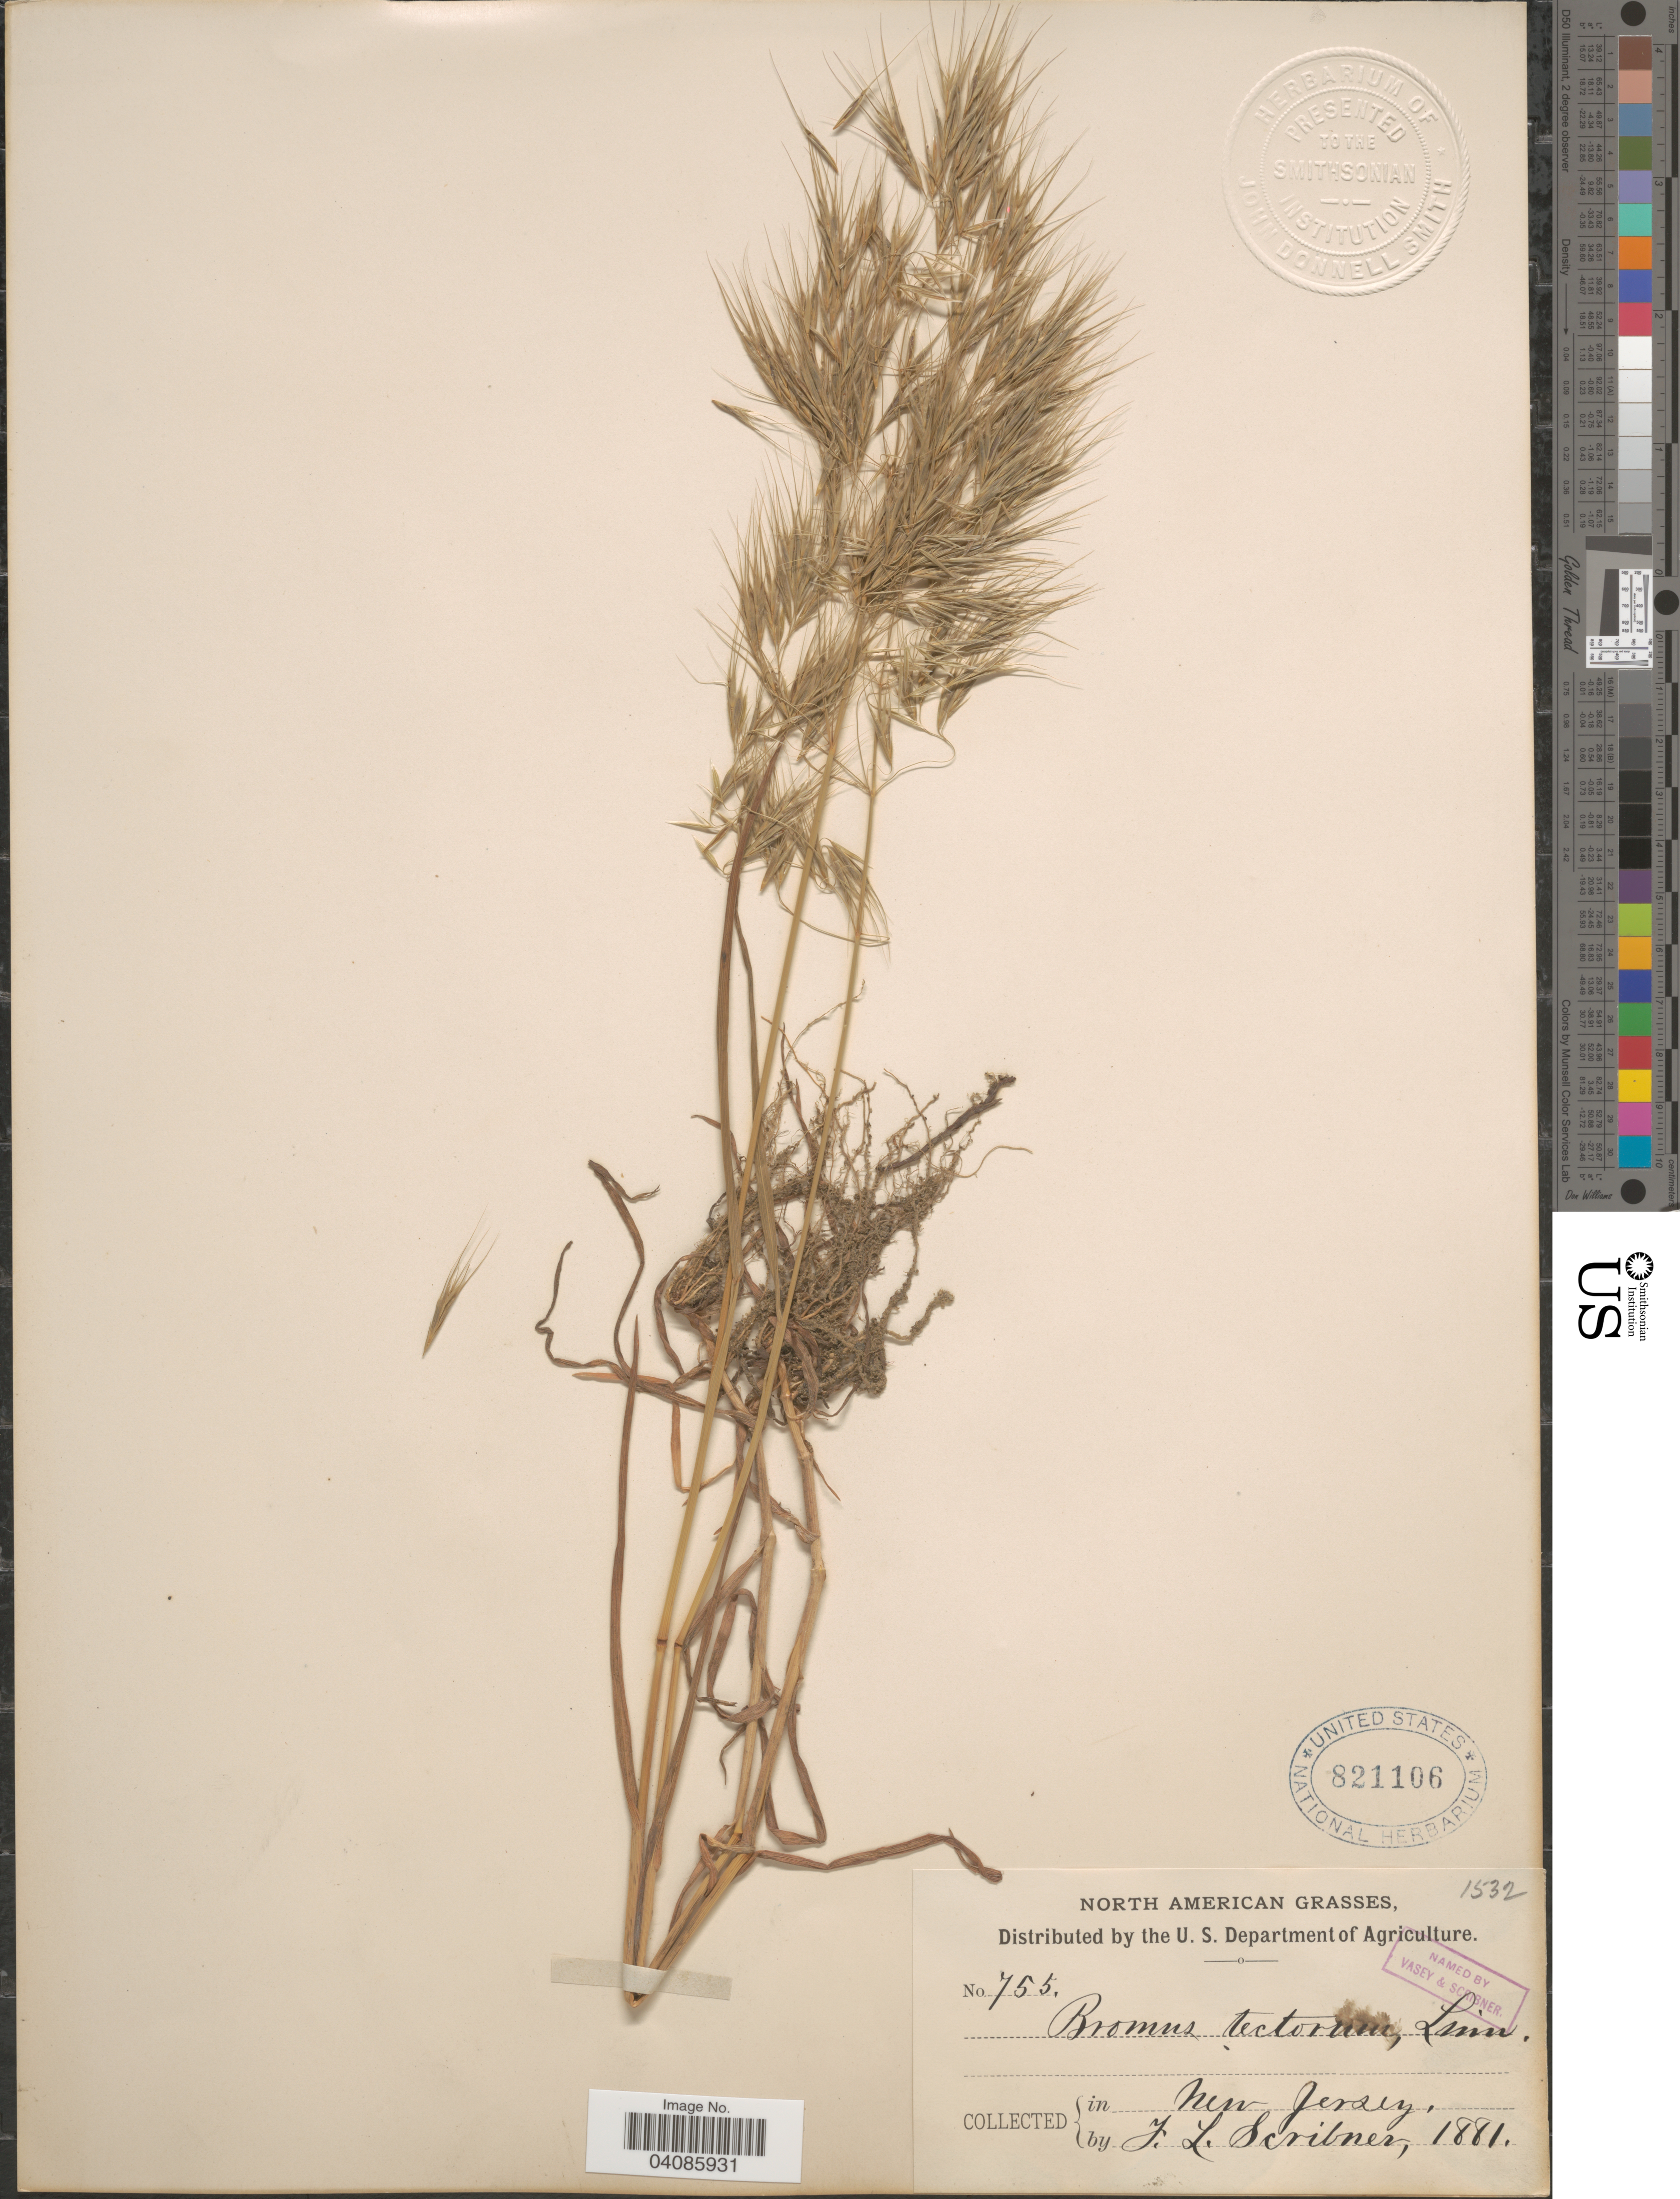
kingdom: Plantae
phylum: Tracheophyta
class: Liliopsida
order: Poales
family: Poaceae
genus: Bromus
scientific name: Bromus tectorum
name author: L.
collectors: F. L. Scribner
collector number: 755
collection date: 1881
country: United States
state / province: New Jersey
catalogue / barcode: US 821106